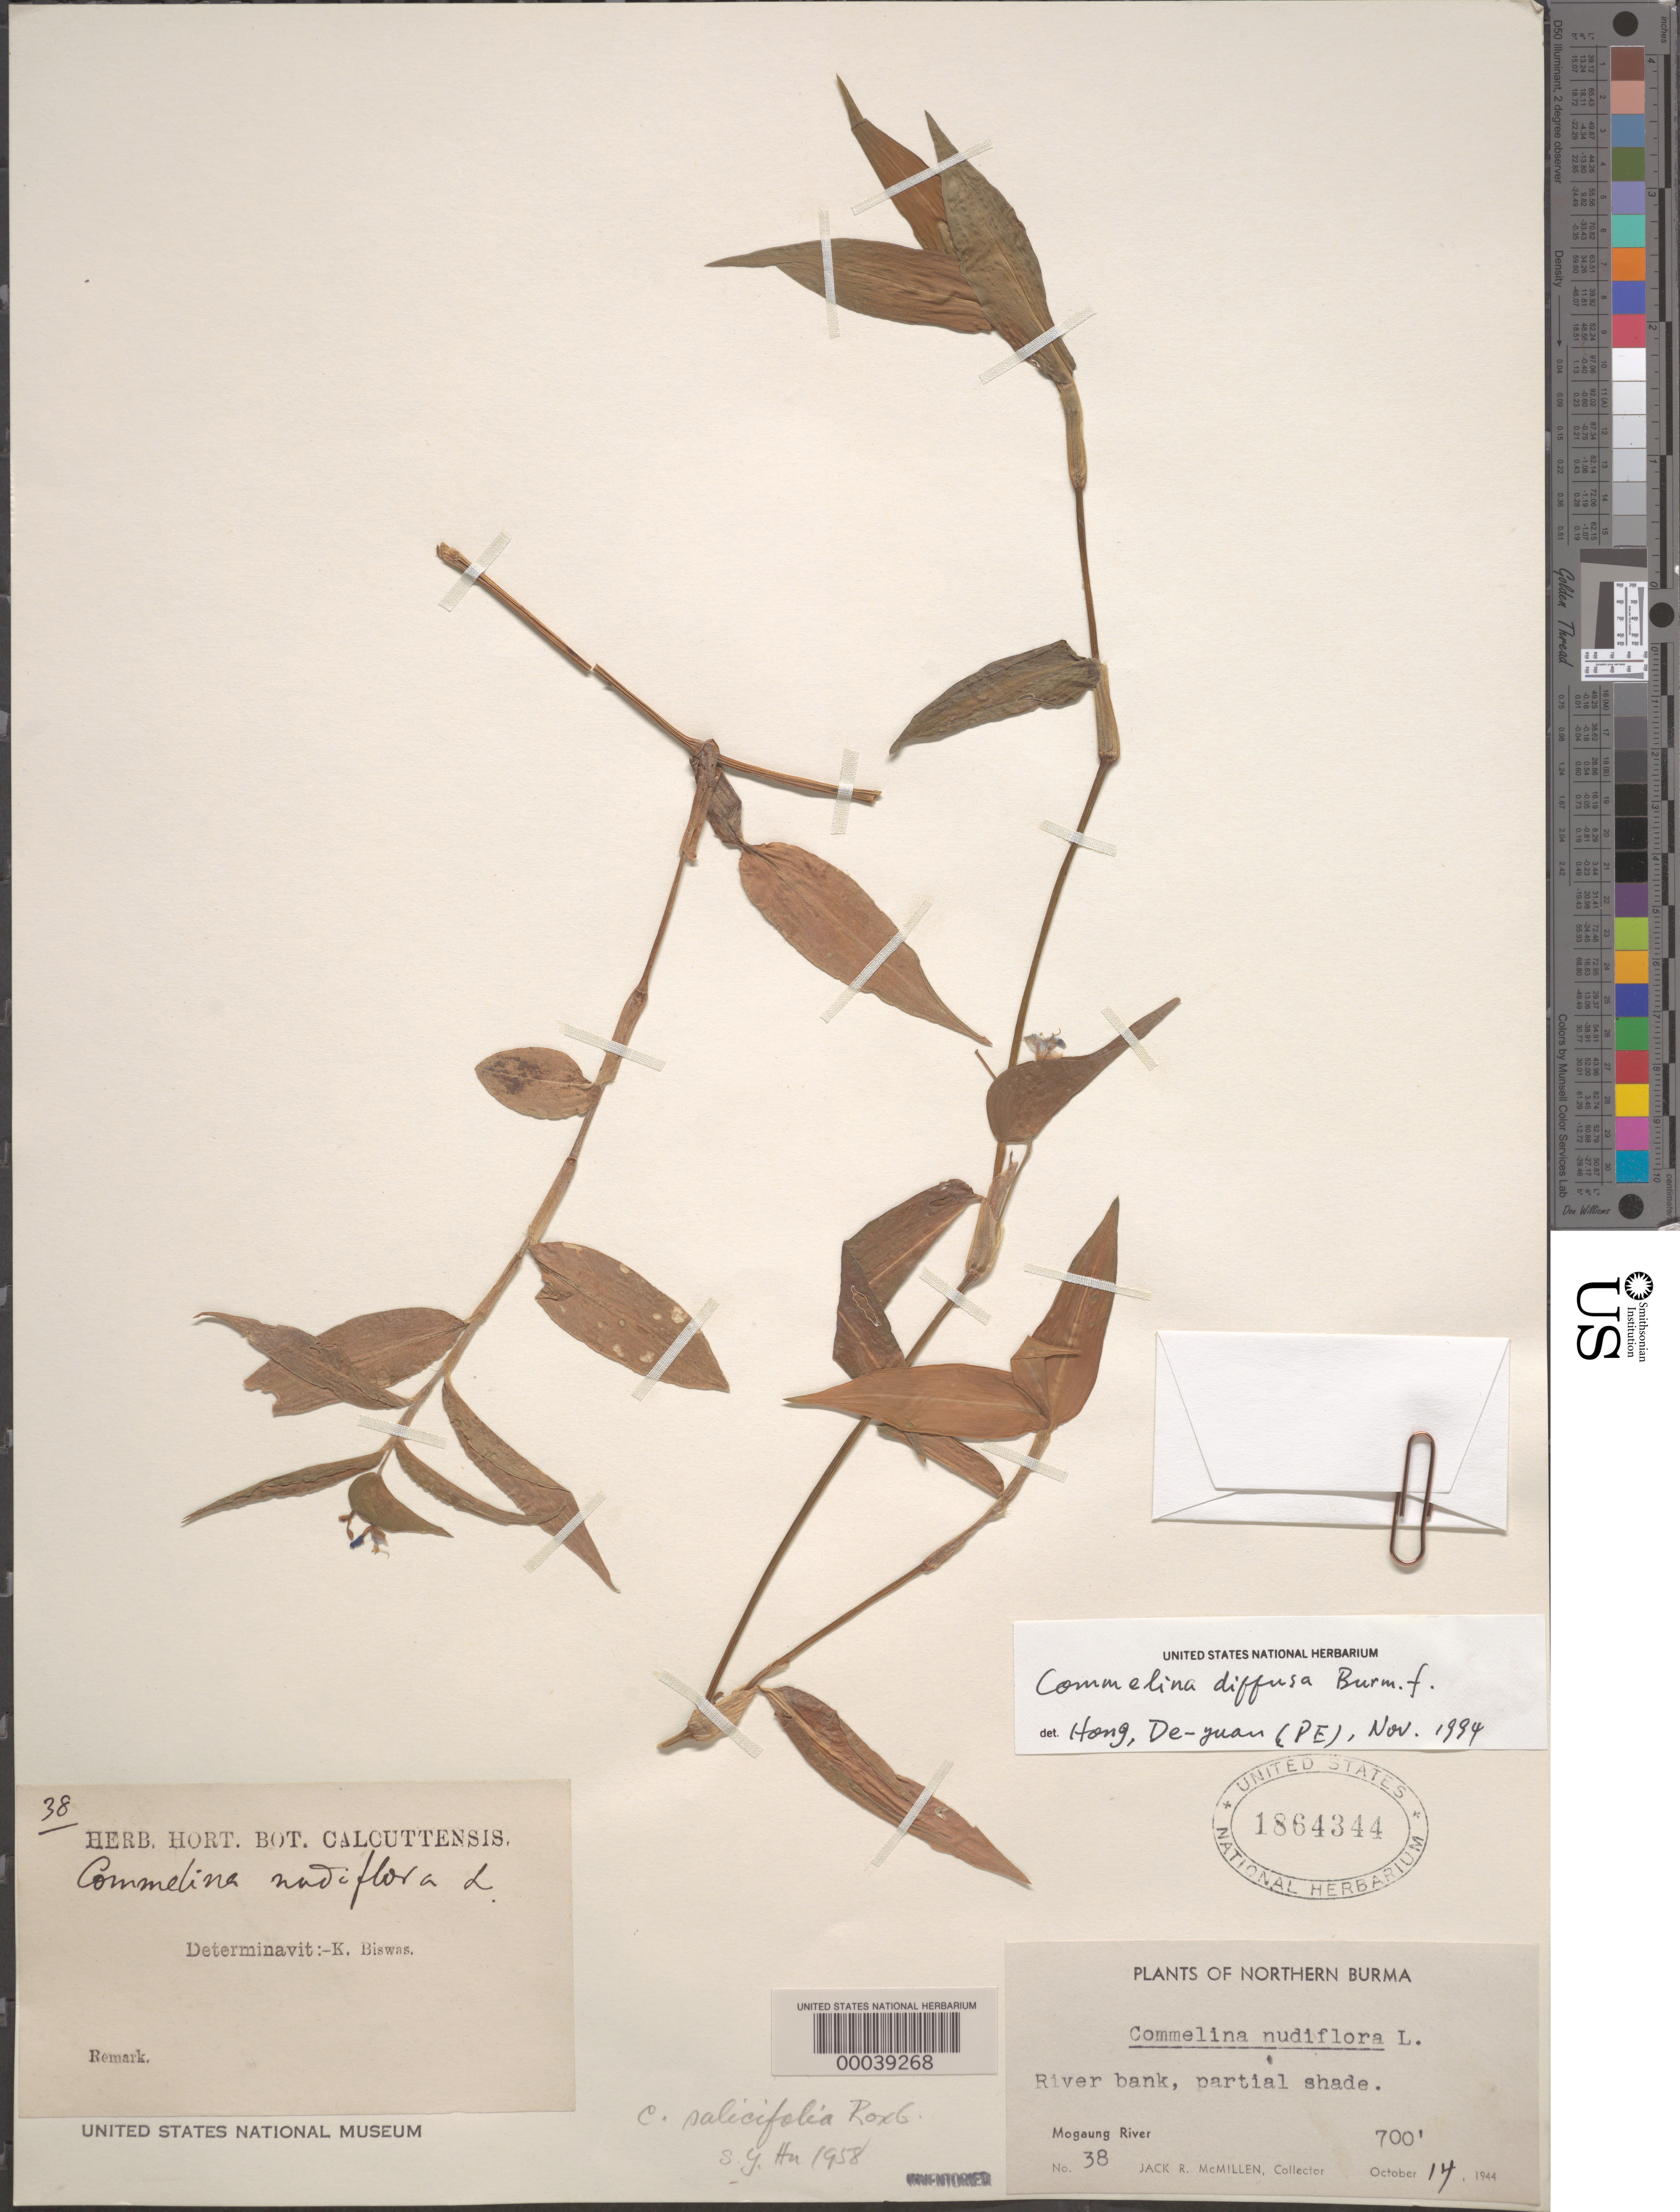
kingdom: Plantae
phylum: Tracheophyta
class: Liliopsida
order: Commelinales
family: Commelinaceae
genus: Commelina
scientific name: Commelina diffusa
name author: Burm. f.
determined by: Hong, D. Y.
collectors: J. McMillen et al.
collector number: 38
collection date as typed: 14 Oct 1944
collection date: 1944-10-14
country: Myanmar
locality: Mogaung River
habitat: River bank, partial shade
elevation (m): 214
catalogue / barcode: US 1864344